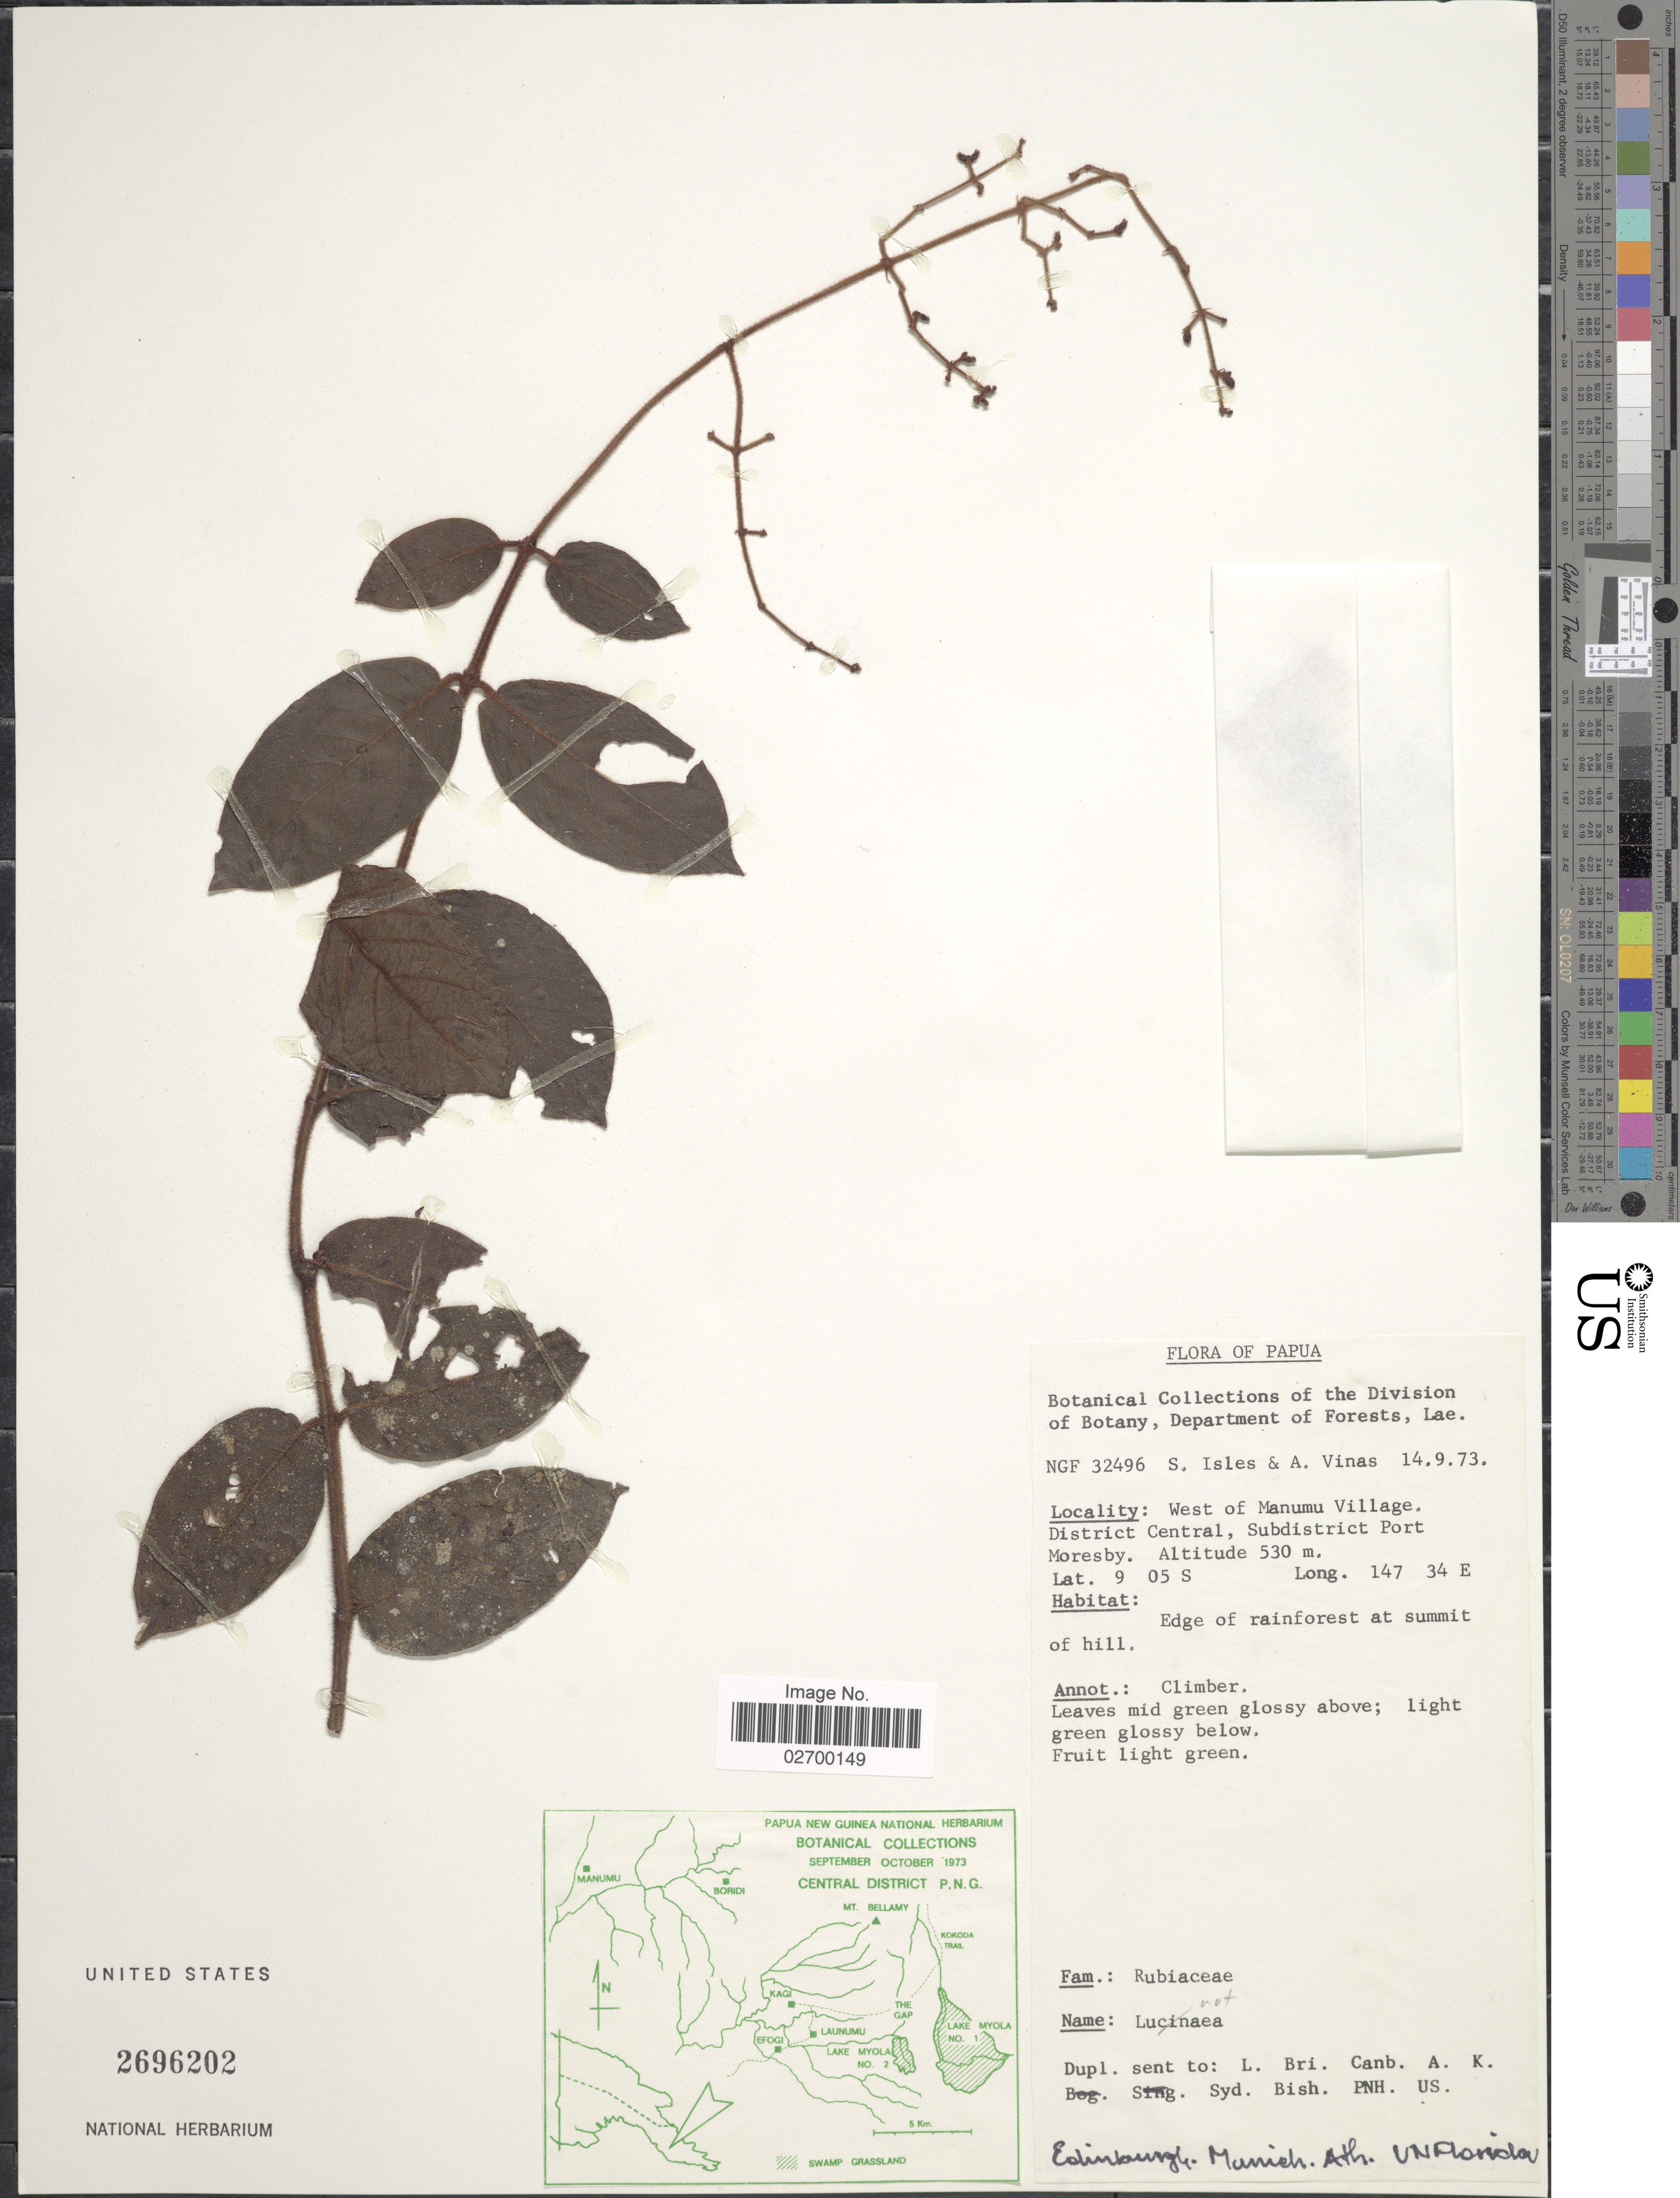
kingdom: Plantae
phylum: Tracheophyta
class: Magnoliopsida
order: Gentianales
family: Rubiaceae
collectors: S. Isles & A. Vinas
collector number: NGF 32496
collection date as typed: Transcribed d/m/y: 14/9/73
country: Papua New Guinea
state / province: Central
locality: West of Manumu Village, Subdistrict Port Moresby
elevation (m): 530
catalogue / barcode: US 2696202